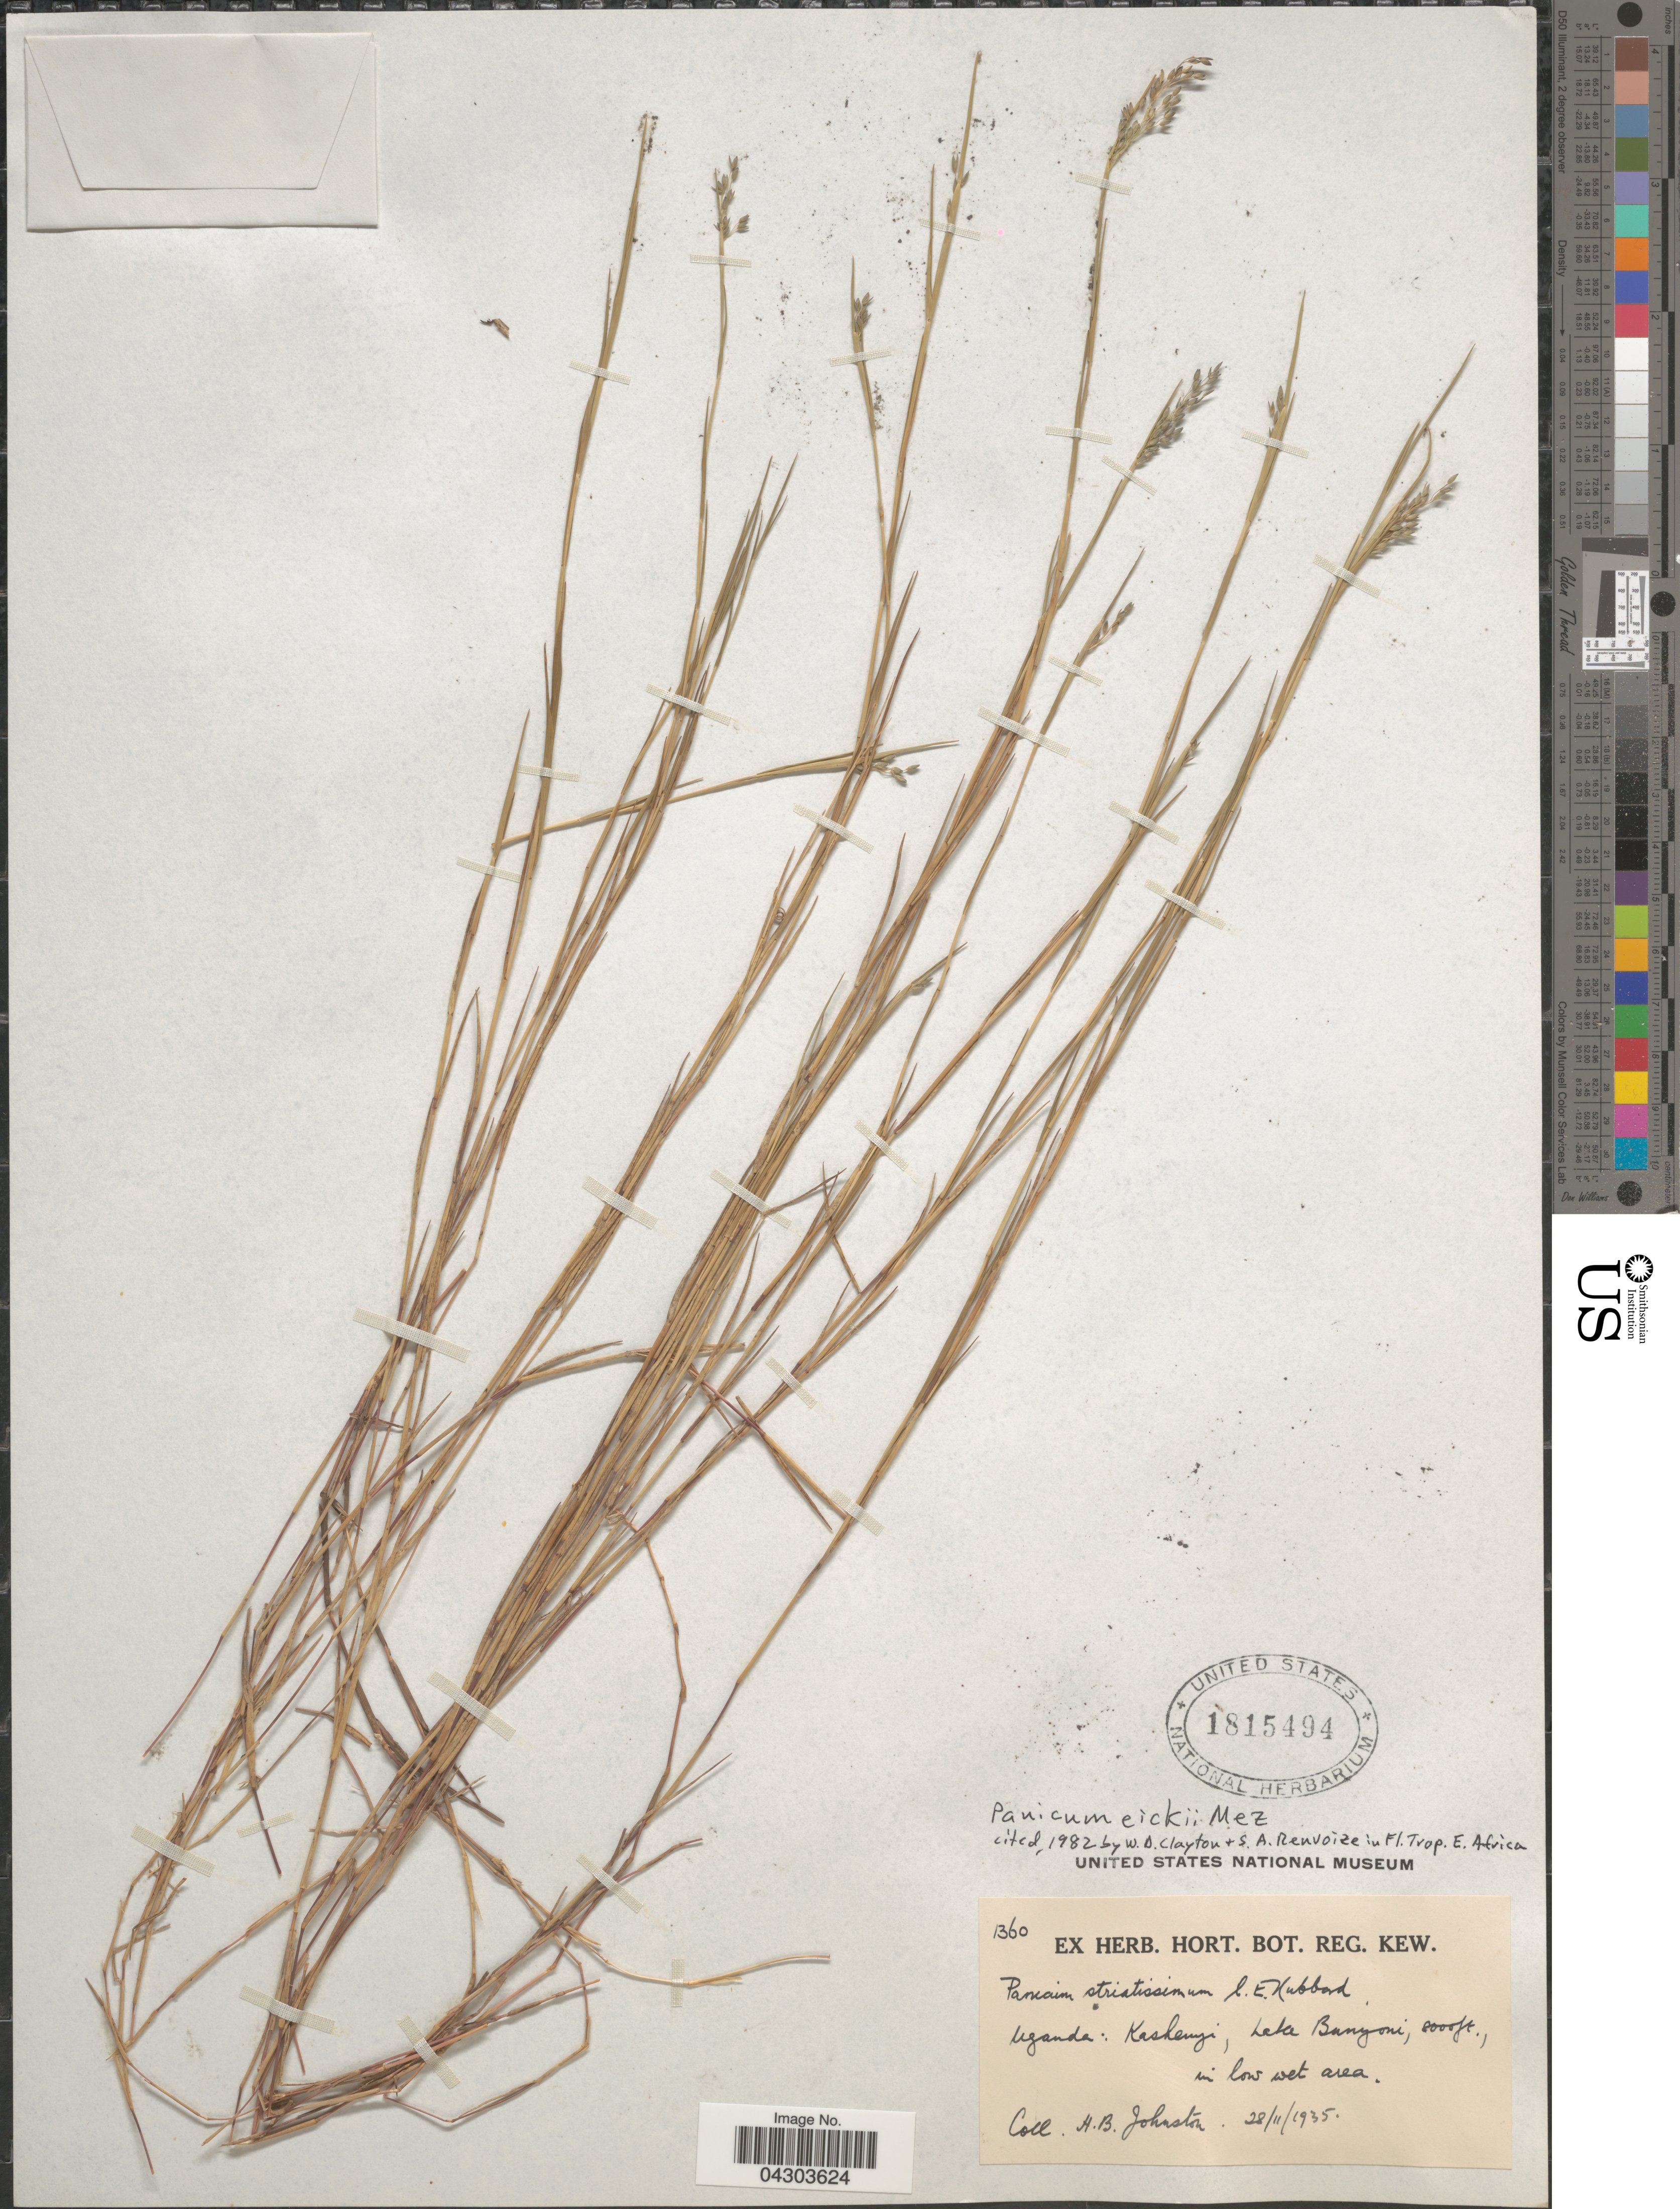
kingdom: Plantae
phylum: Tracheophyta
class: Liliopsida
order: Poales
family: Poaceae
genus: Panicum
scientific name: Panicum eickii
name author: Mez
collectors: H. B. Johnston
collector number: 1360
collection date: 1935-11-28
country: Uganda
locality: Kashenyi, Lake Bunyoni, in low wet area.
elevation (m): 2438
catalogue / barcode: US 1815494